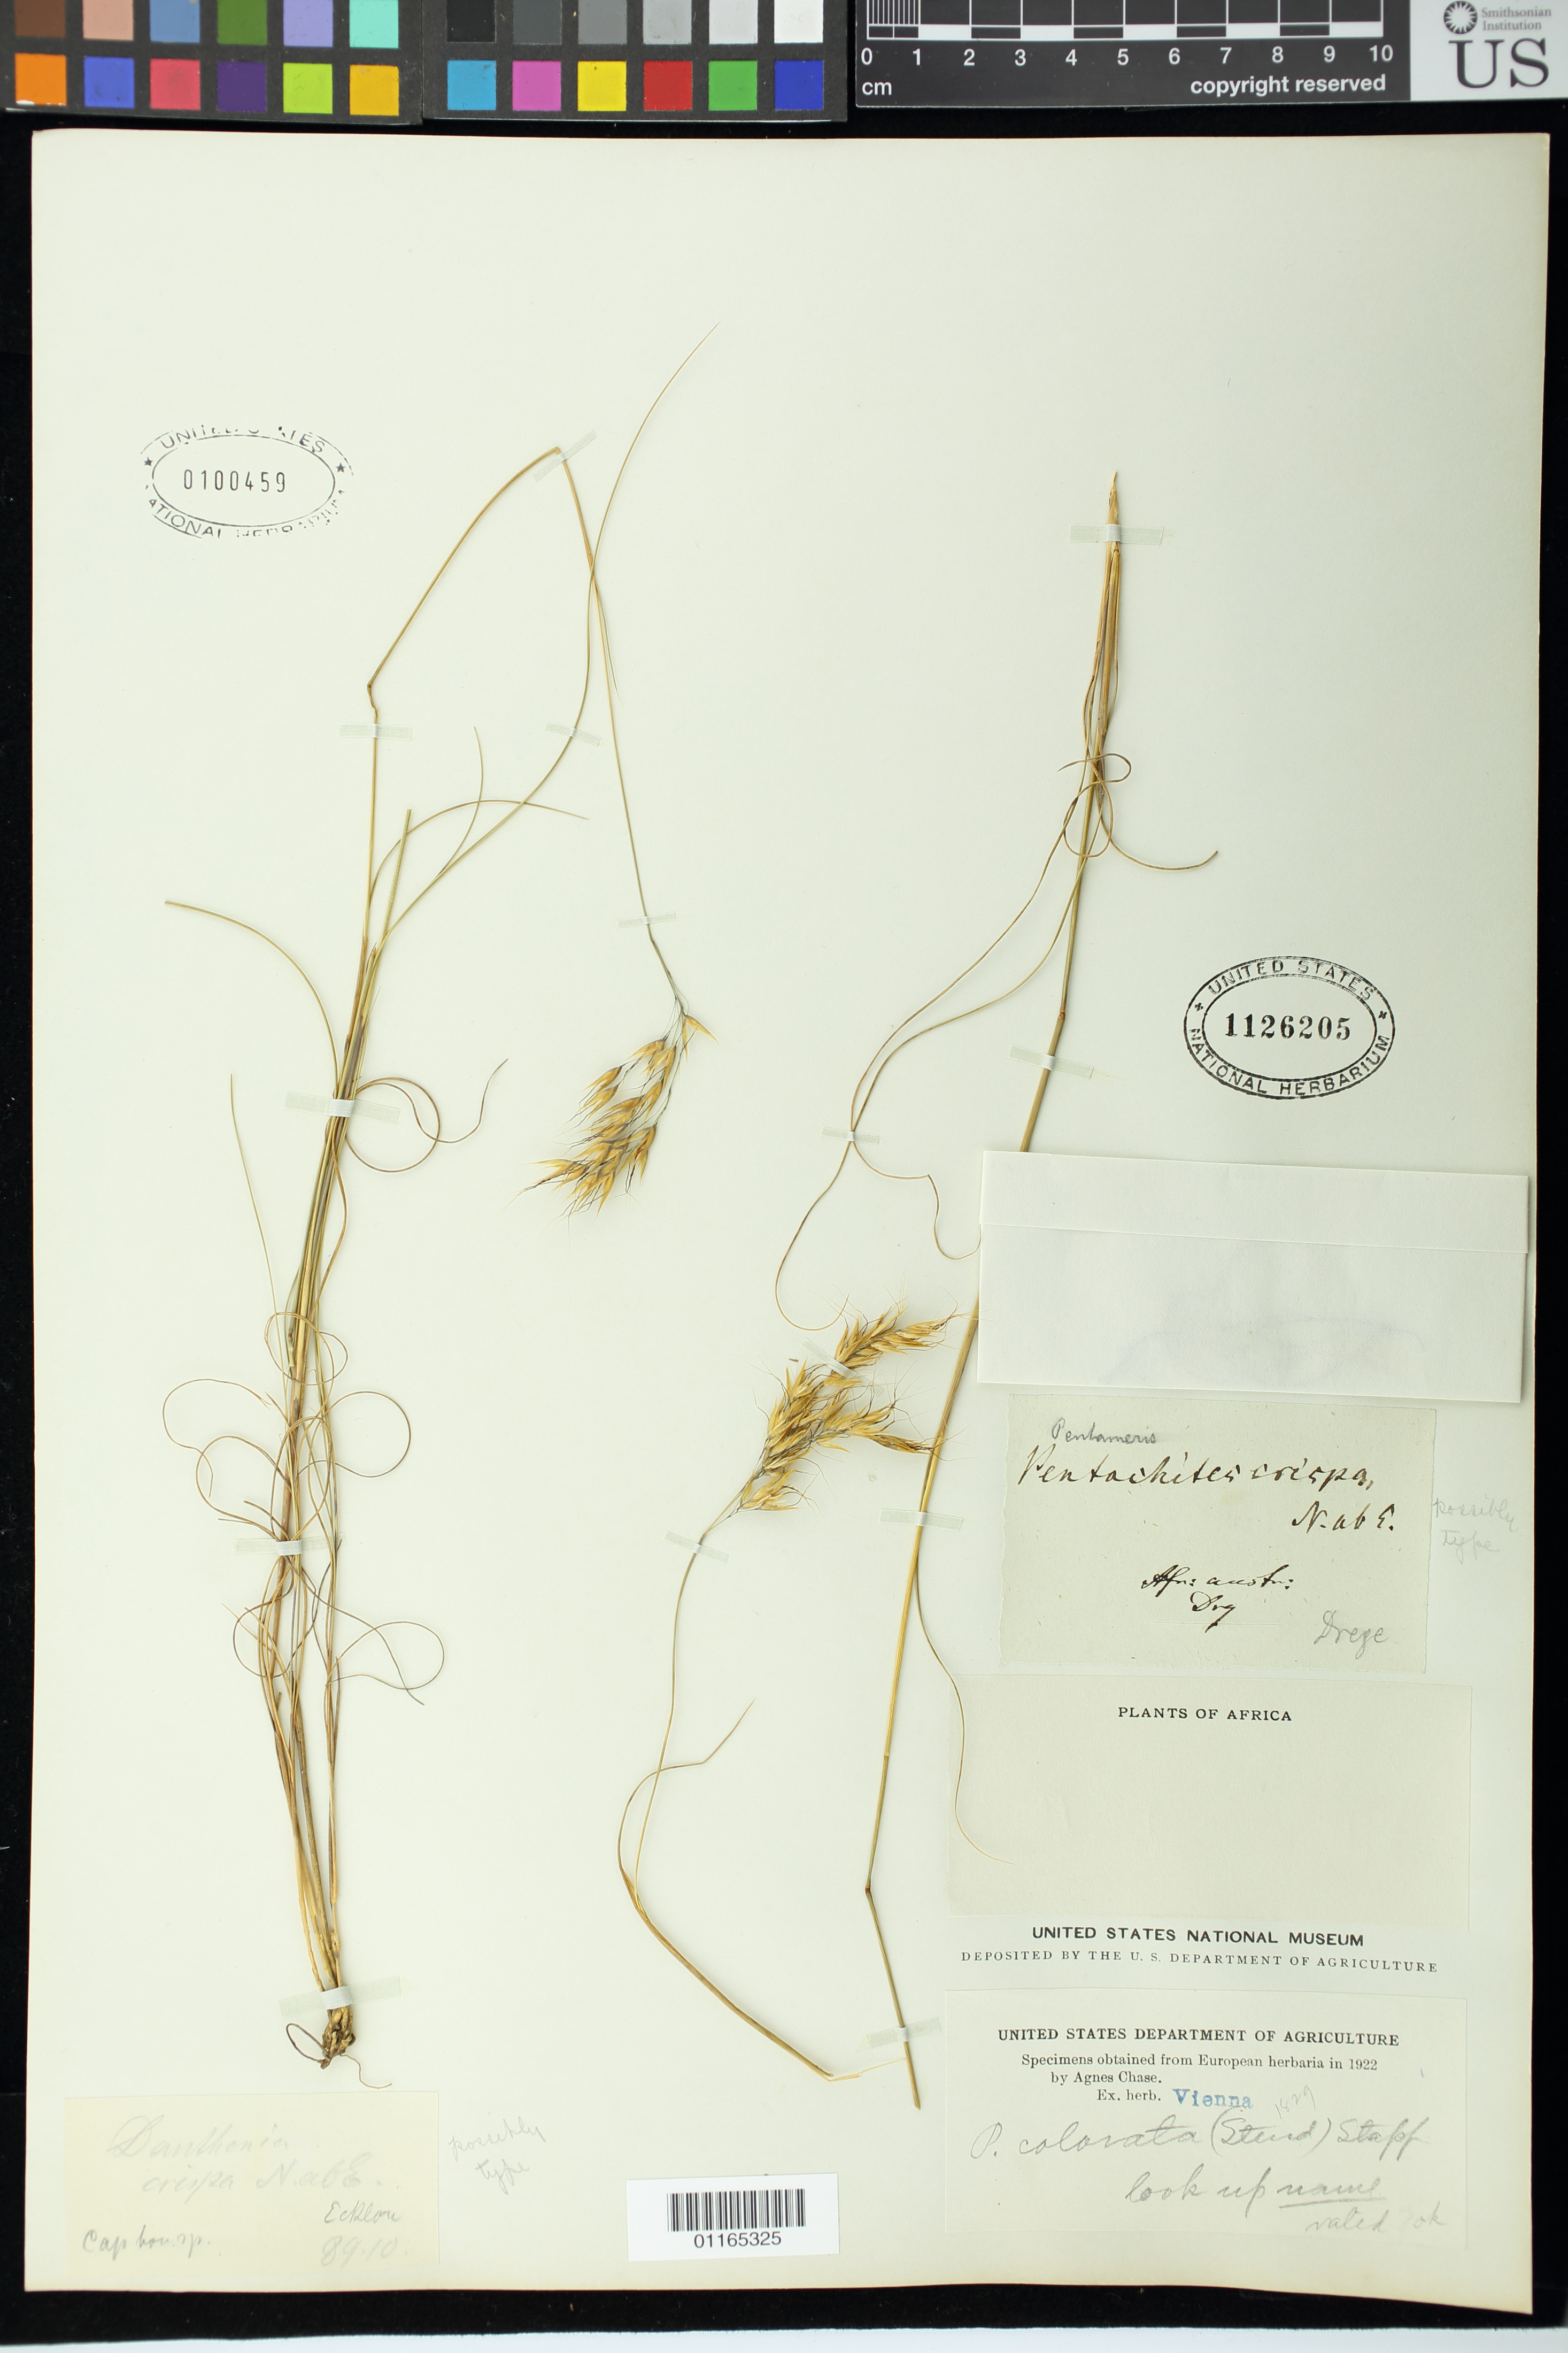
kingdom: Plantae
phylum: Tracheophyta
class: Liliopsida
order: Poales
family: Poaceae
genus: Danthonia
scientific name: Danthonia crispa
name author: Nees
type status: Possible Syntype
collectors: J. Drège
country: South Africa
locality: Sin loc.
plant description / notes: Fragmentary material of type (?) specimen ex herb. Vienna.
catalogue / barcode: US 1126205